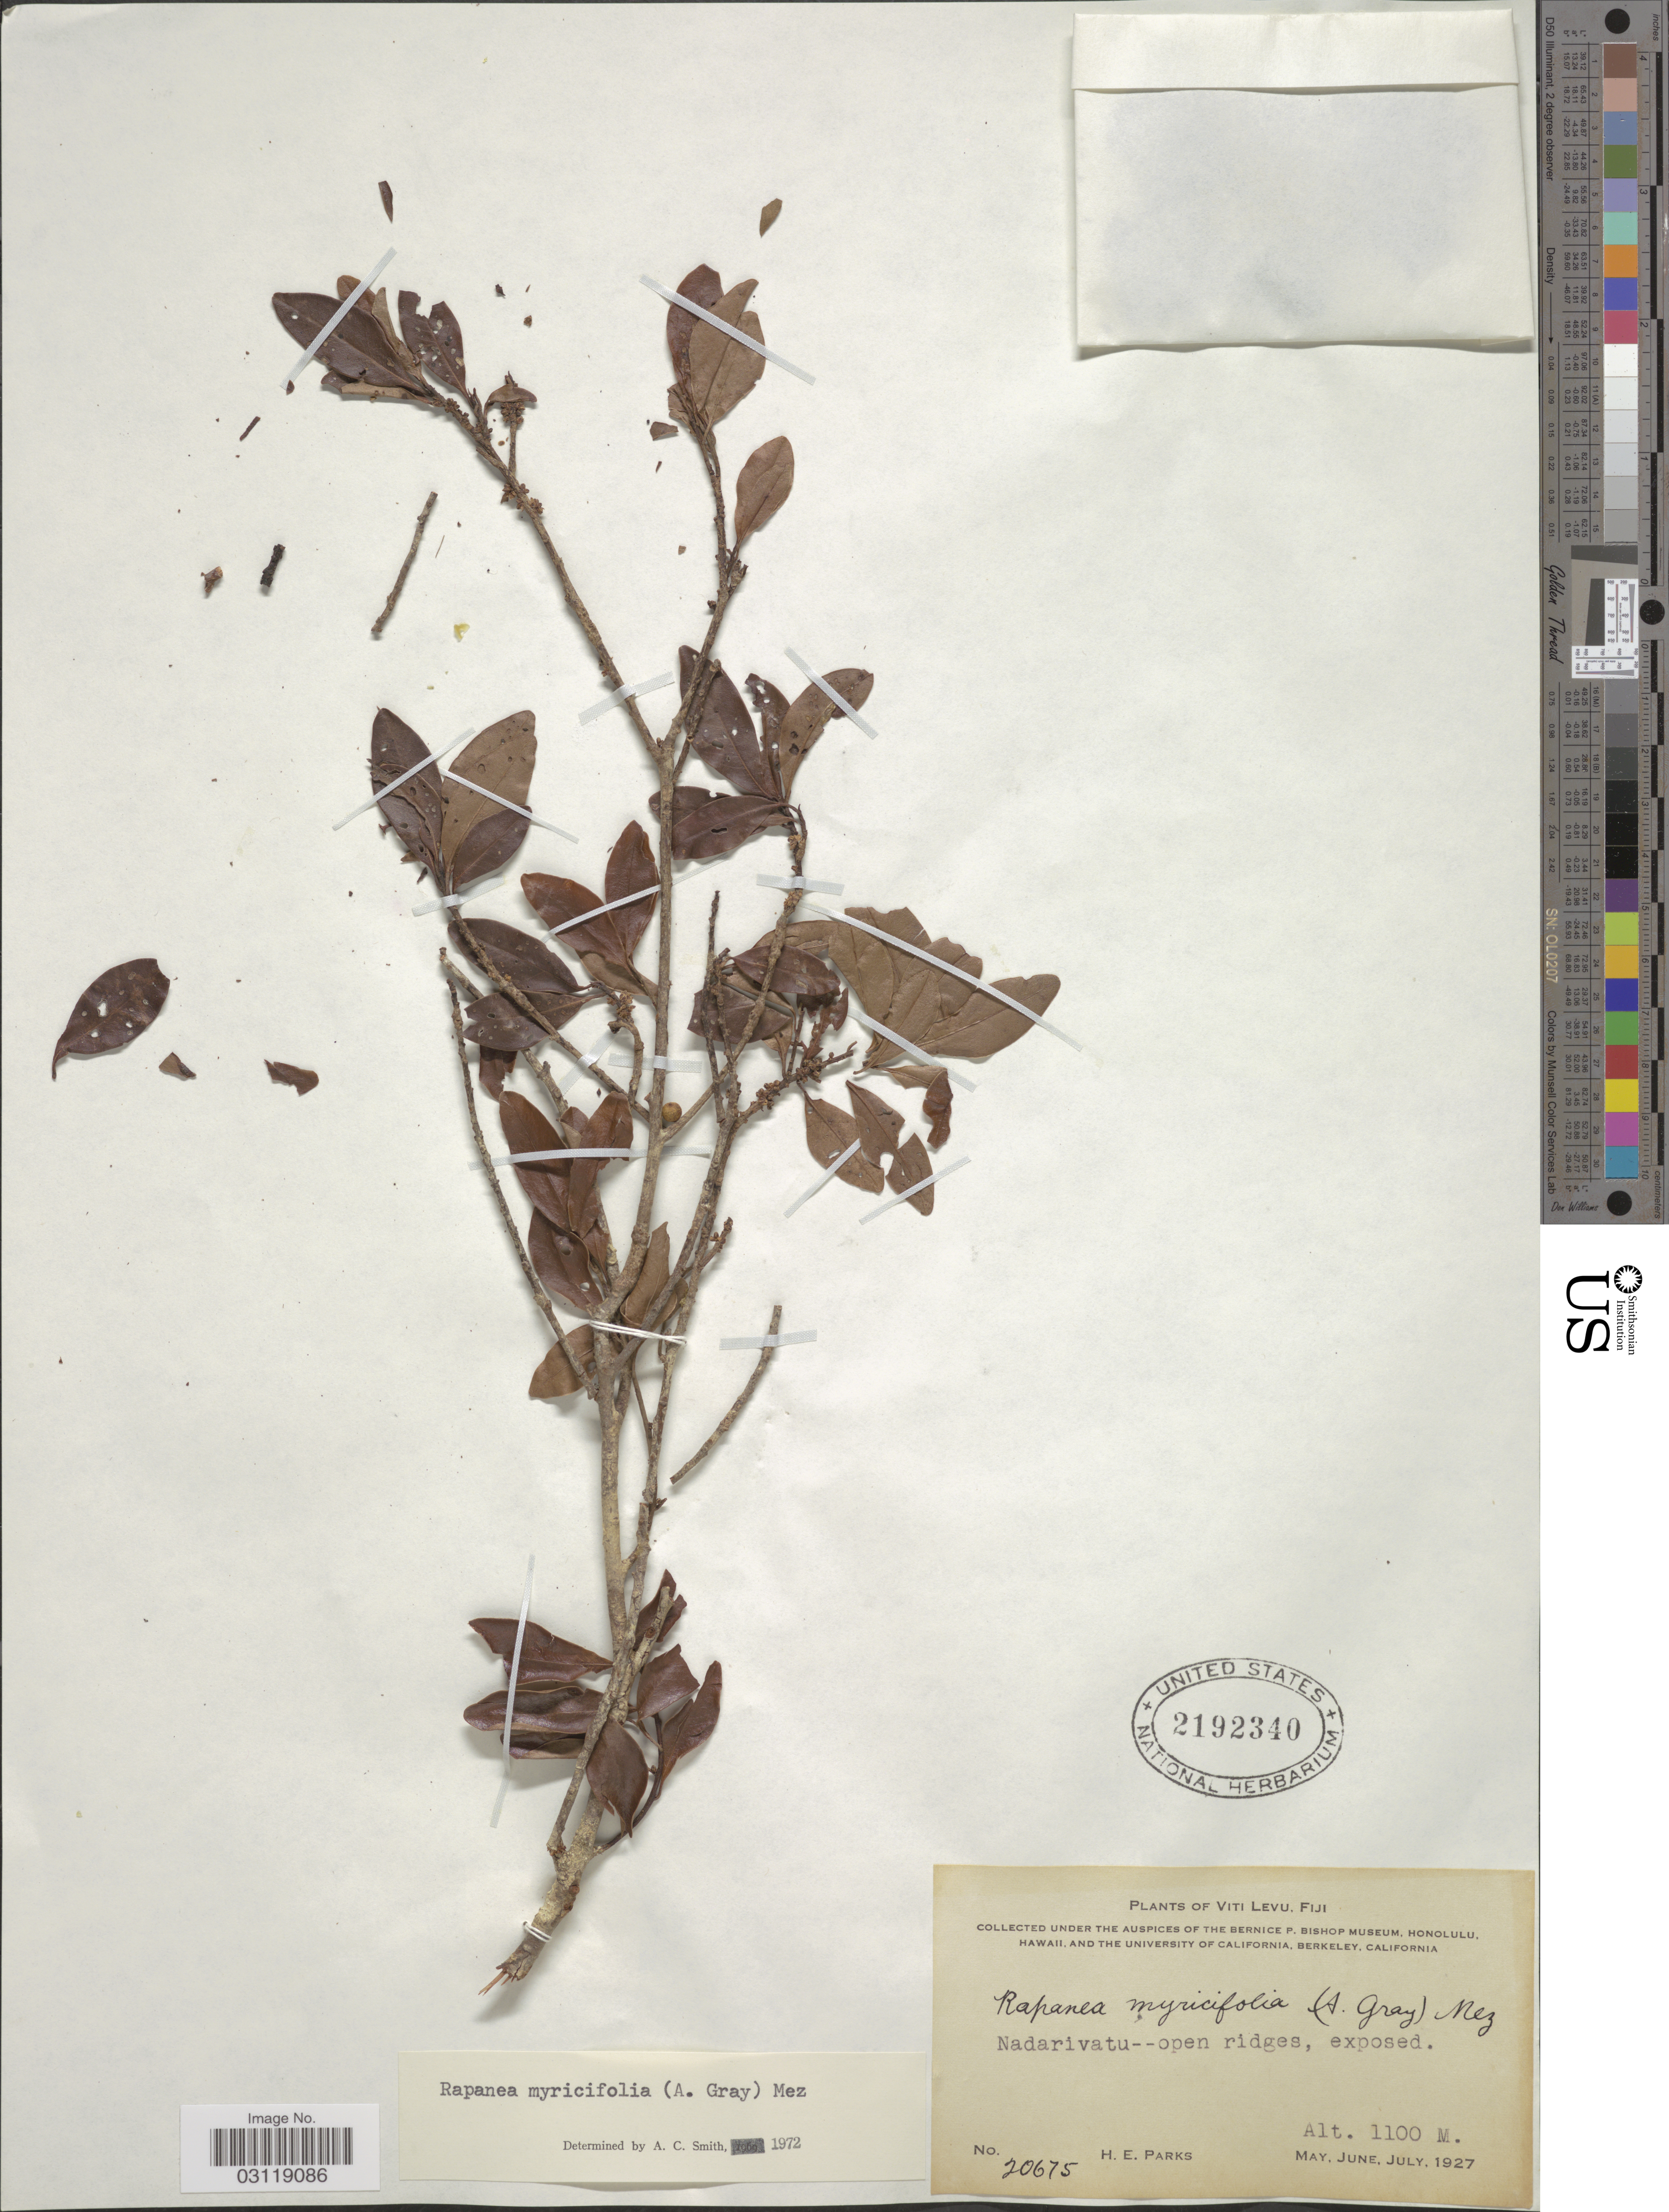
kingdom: Plantae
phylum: Tracheophyta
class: Magnoliopsida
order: Ericales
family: Primulaceae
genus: Rapanea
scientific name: Rapanea myricifolia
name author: (A. Gray) Mez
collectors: H. E. Parks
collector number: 20675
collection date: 1927-05/1927-07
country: Fiji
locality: Viti Levu, Nadarivatu.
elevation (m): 1100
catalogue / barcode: US 2192340